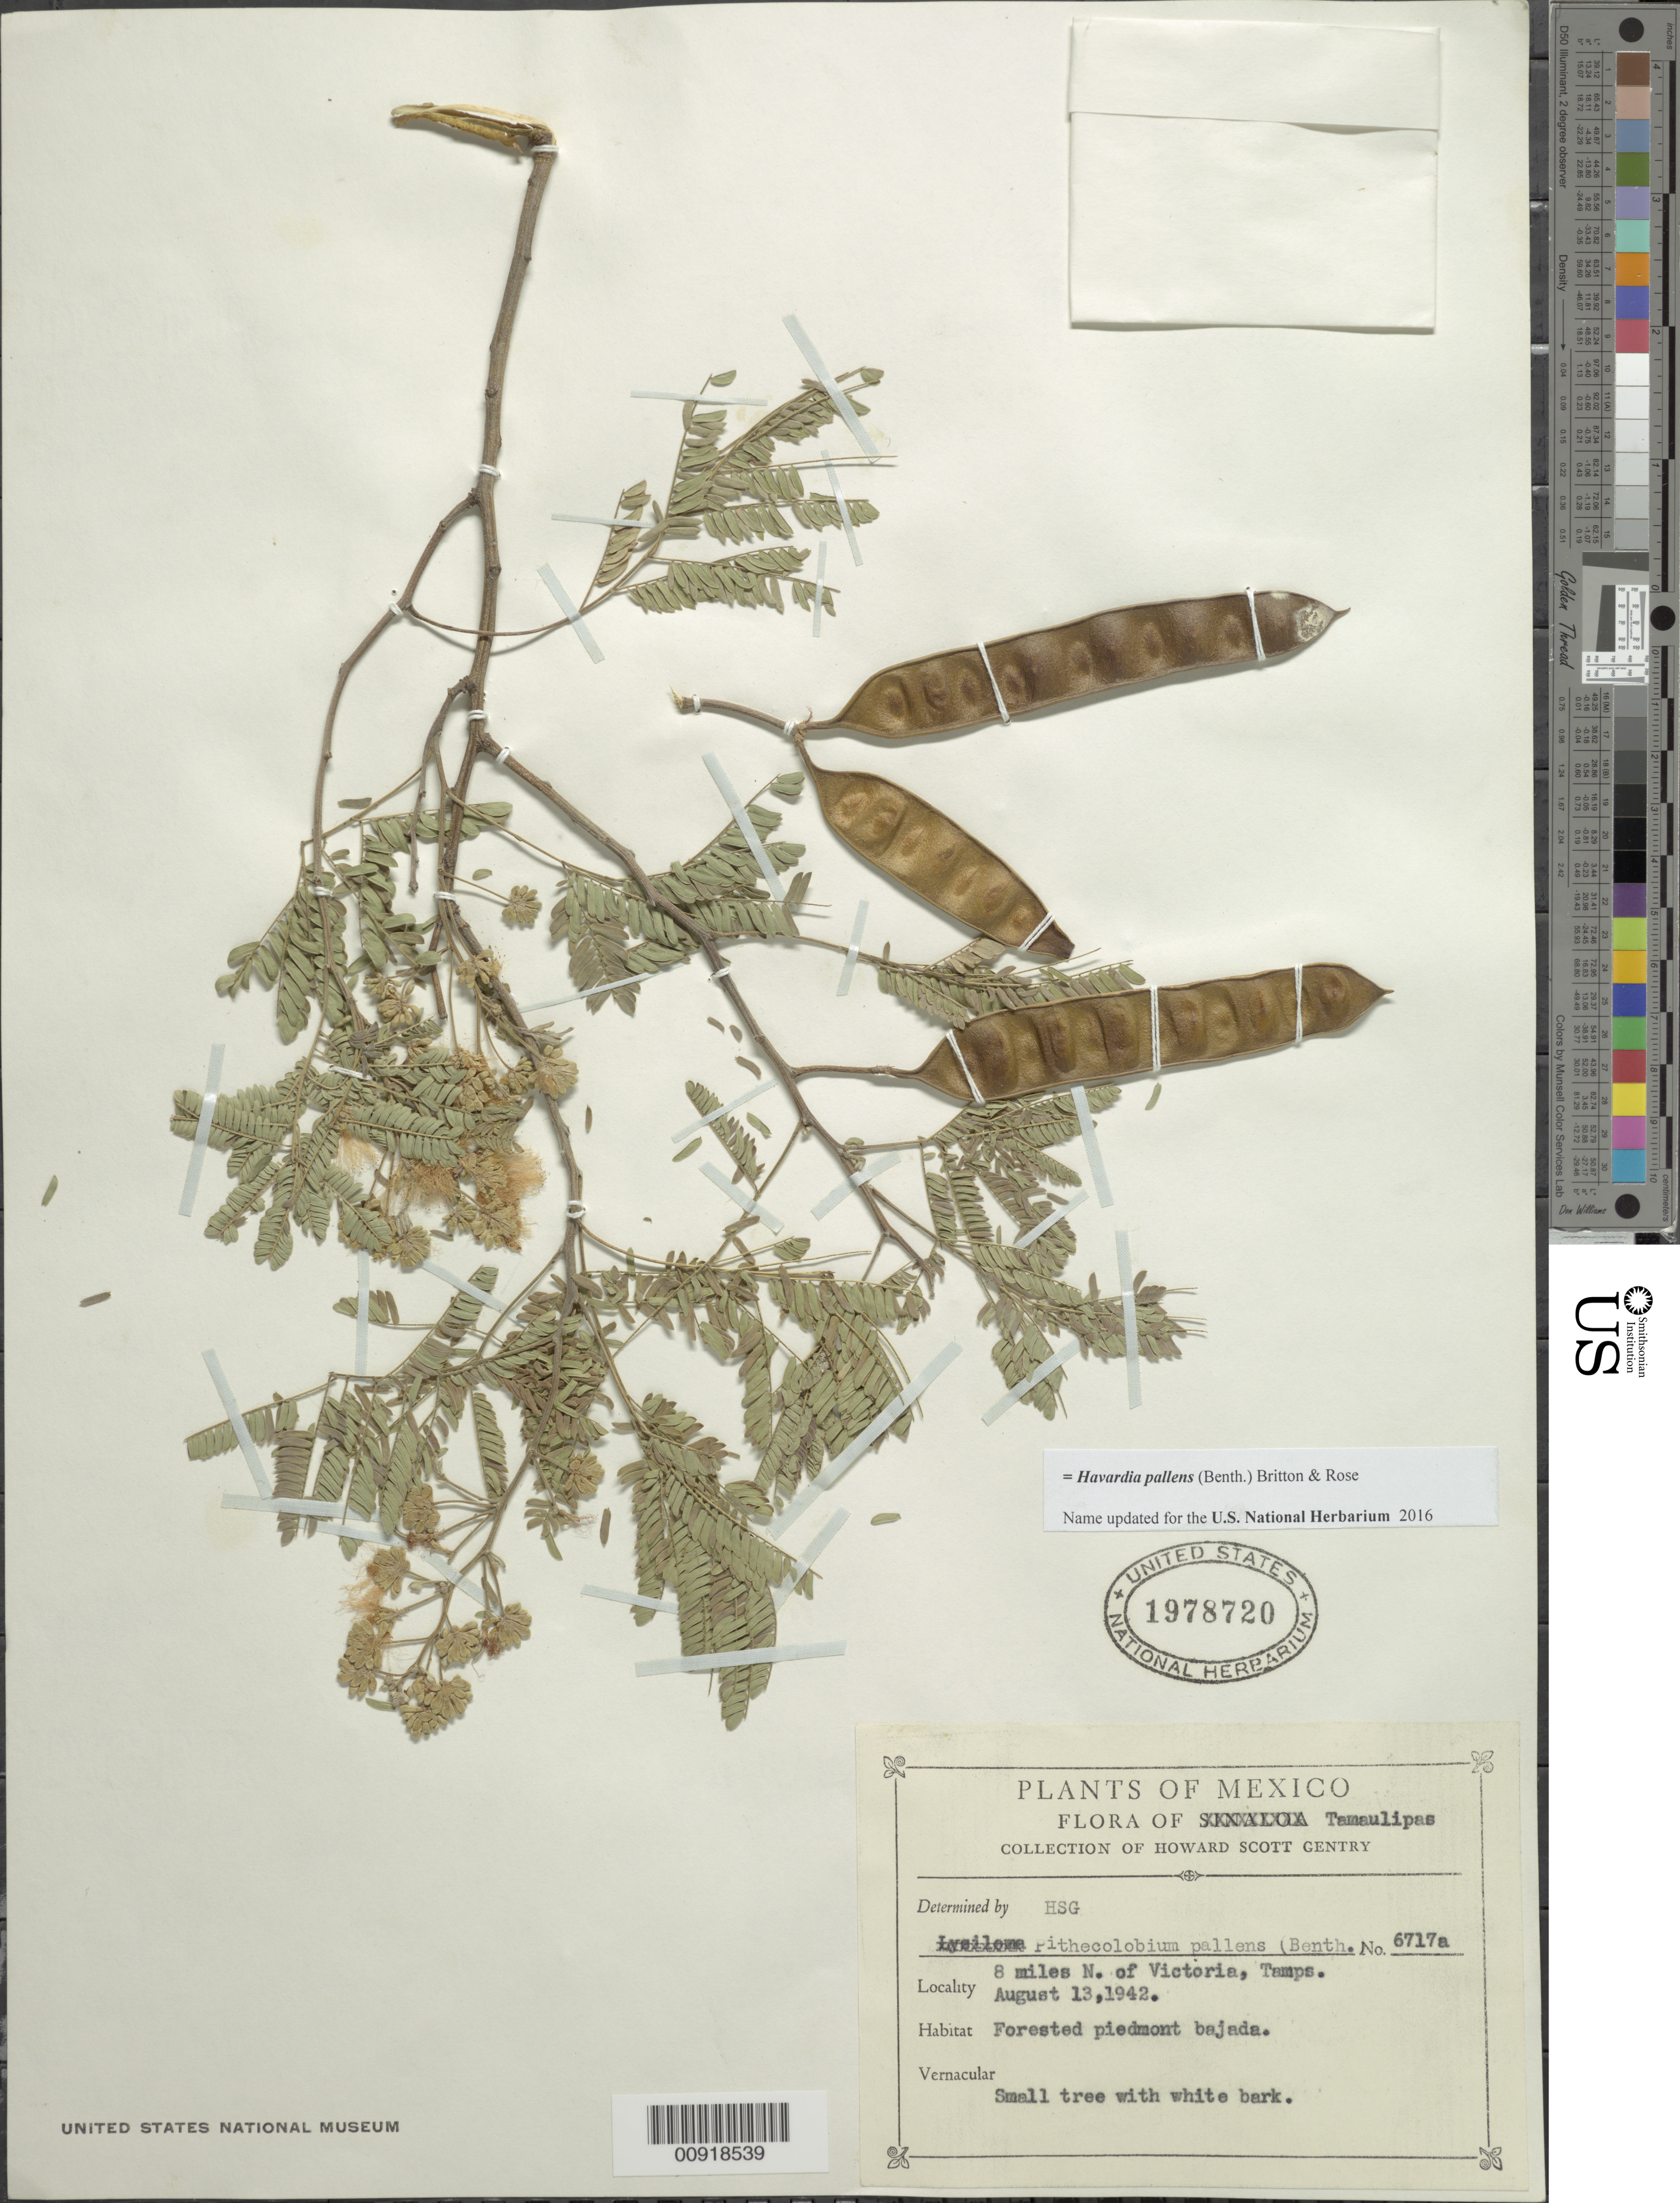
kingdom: Plantae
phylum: Tracheophyta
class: Magnoliopsida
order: Fabales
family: Fabaceae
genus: Havardia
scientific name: Havardia pallens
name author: (Benth.) Britton & Rose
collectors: H. S. Gentry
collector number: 6717 a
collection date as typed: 13 Aug 1942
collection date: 1942-08-13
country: Mexico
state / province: Tamaulipas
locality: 8 miles N of Victoria, Tamps.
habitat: Piedmont forested bajada.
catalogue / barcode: US 1978720